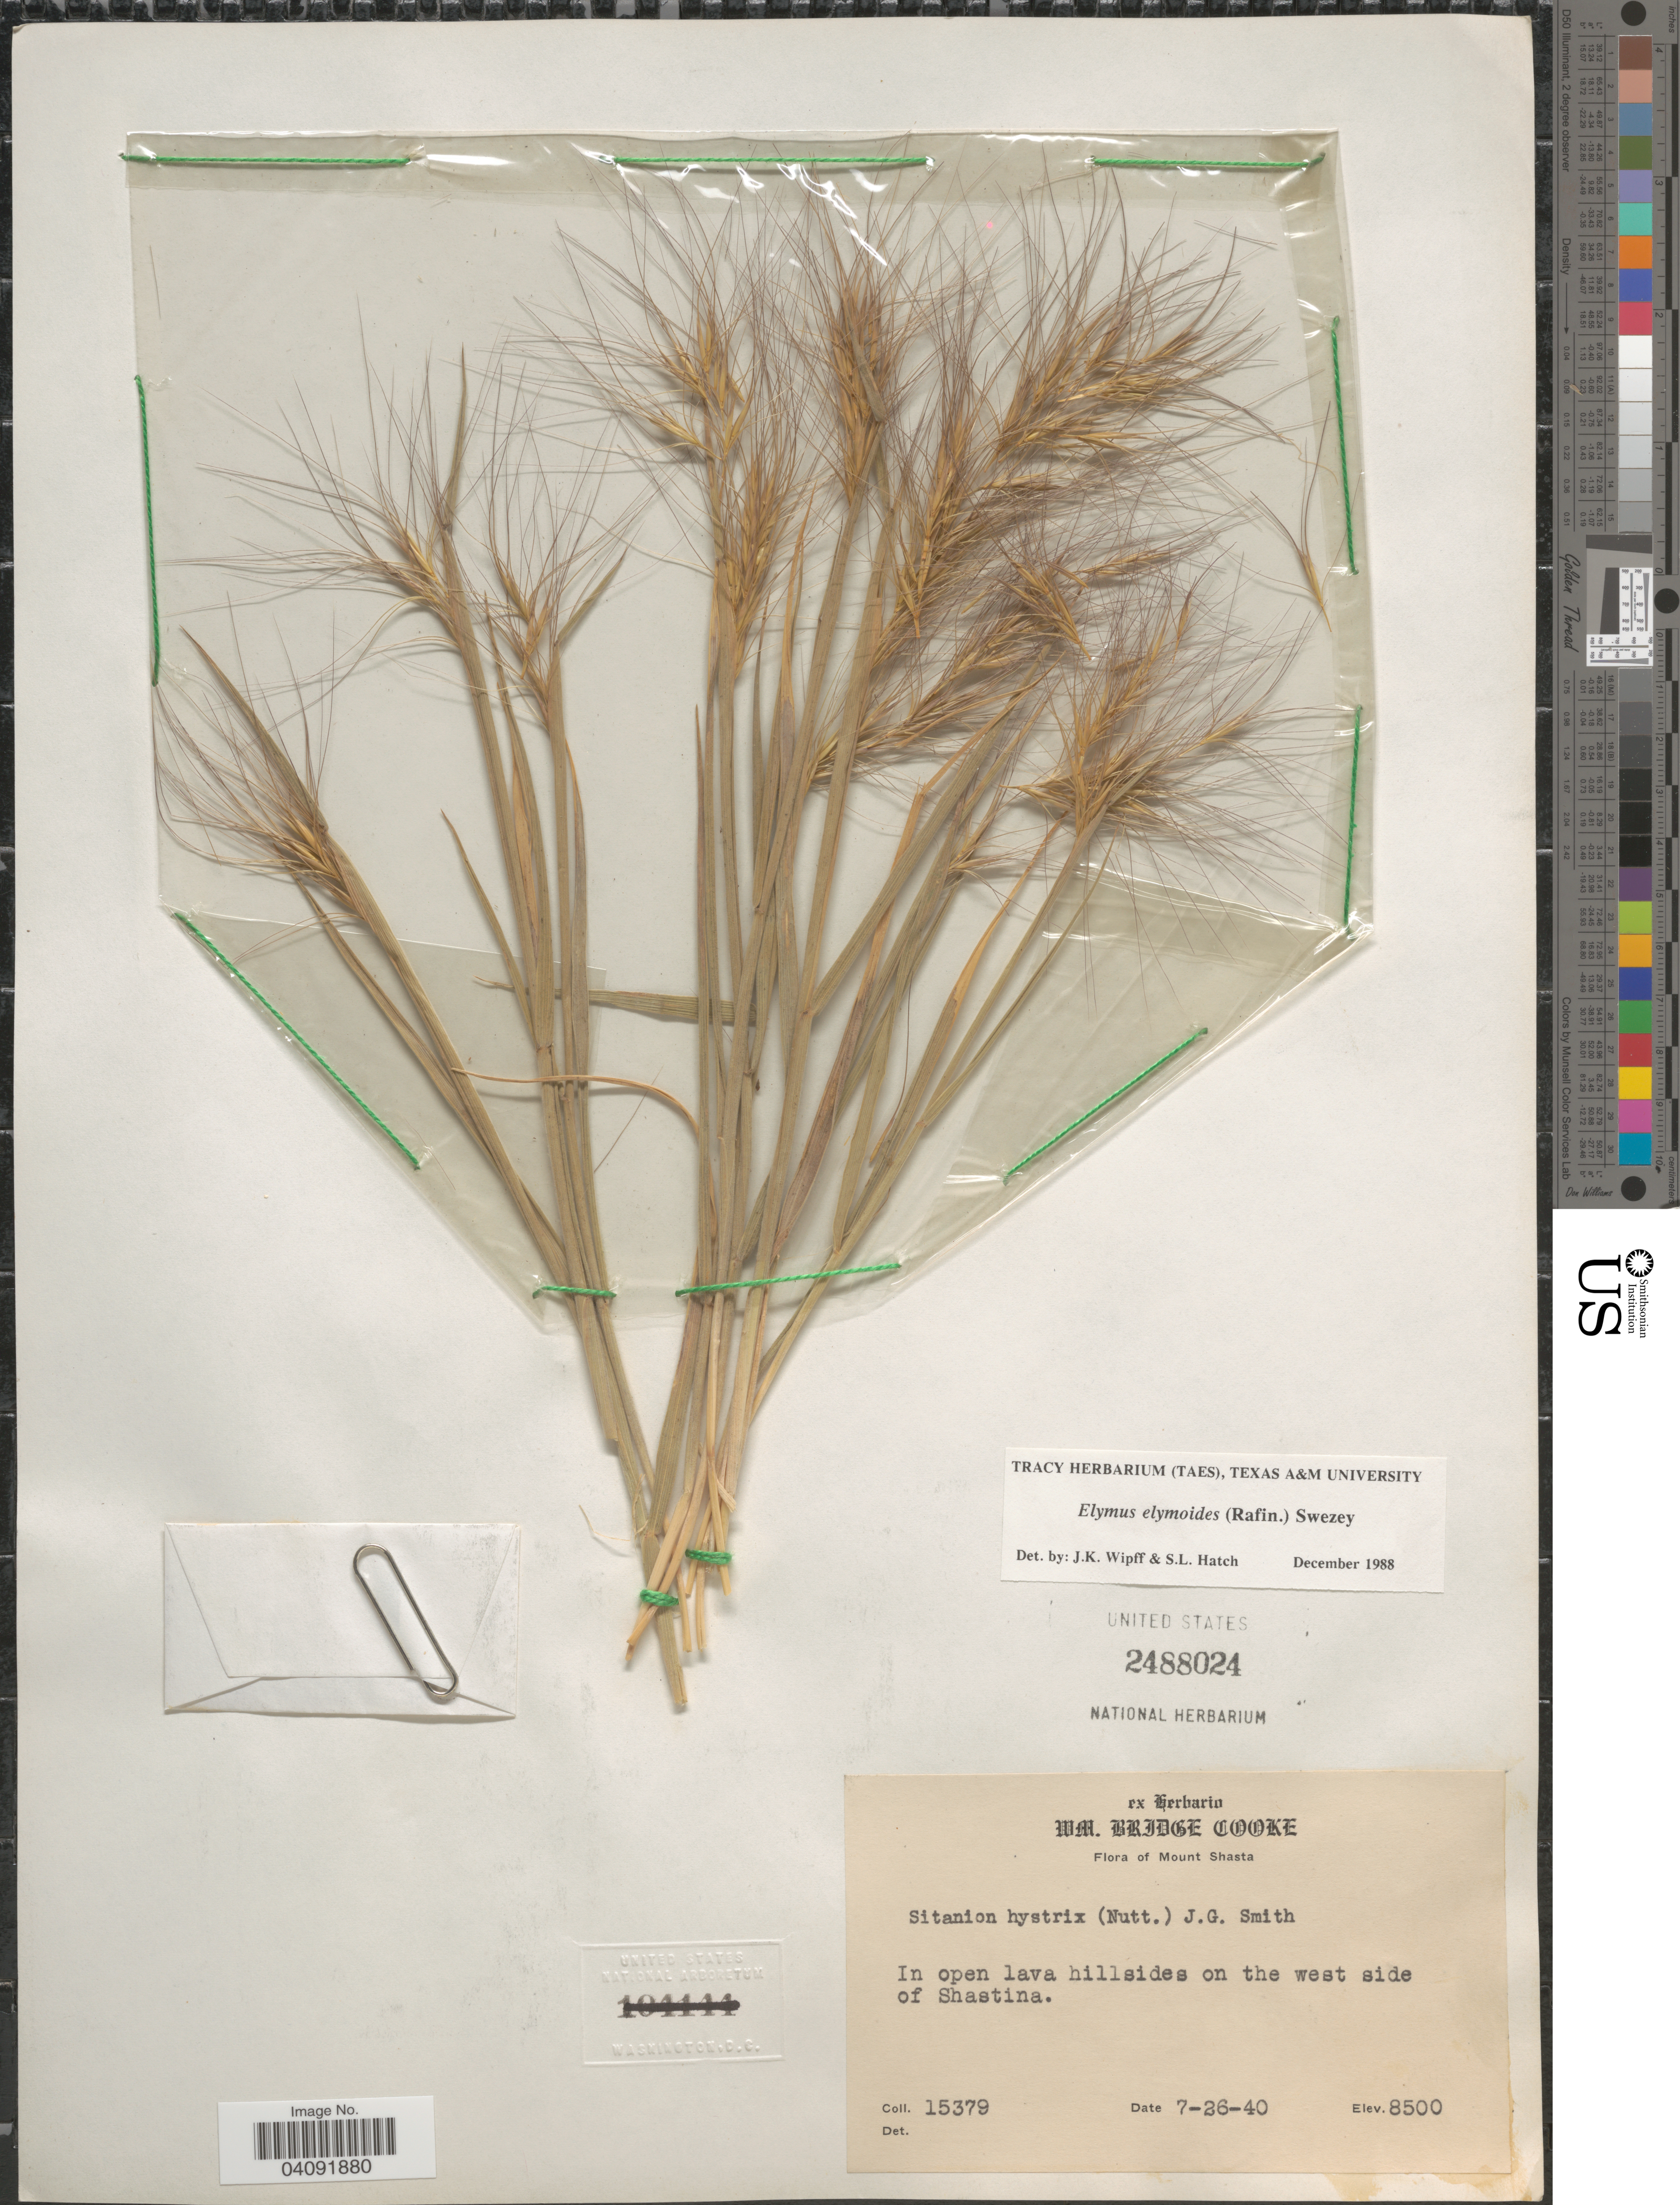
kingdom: Plantae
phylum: Tracheophyta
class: Liliopsida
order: Poales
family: Poaceae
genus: Elymus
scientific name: Elymus elymoides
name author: (Raf.) Swezey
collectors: ex herb. WM. Bridge Cooke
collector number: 15379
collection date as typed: Transcribed d/m/y: 26/7/40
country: United States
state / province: California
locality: Mount Shasta. In open lava hillsides on the west side of Shastina.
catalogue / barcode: US 2488024